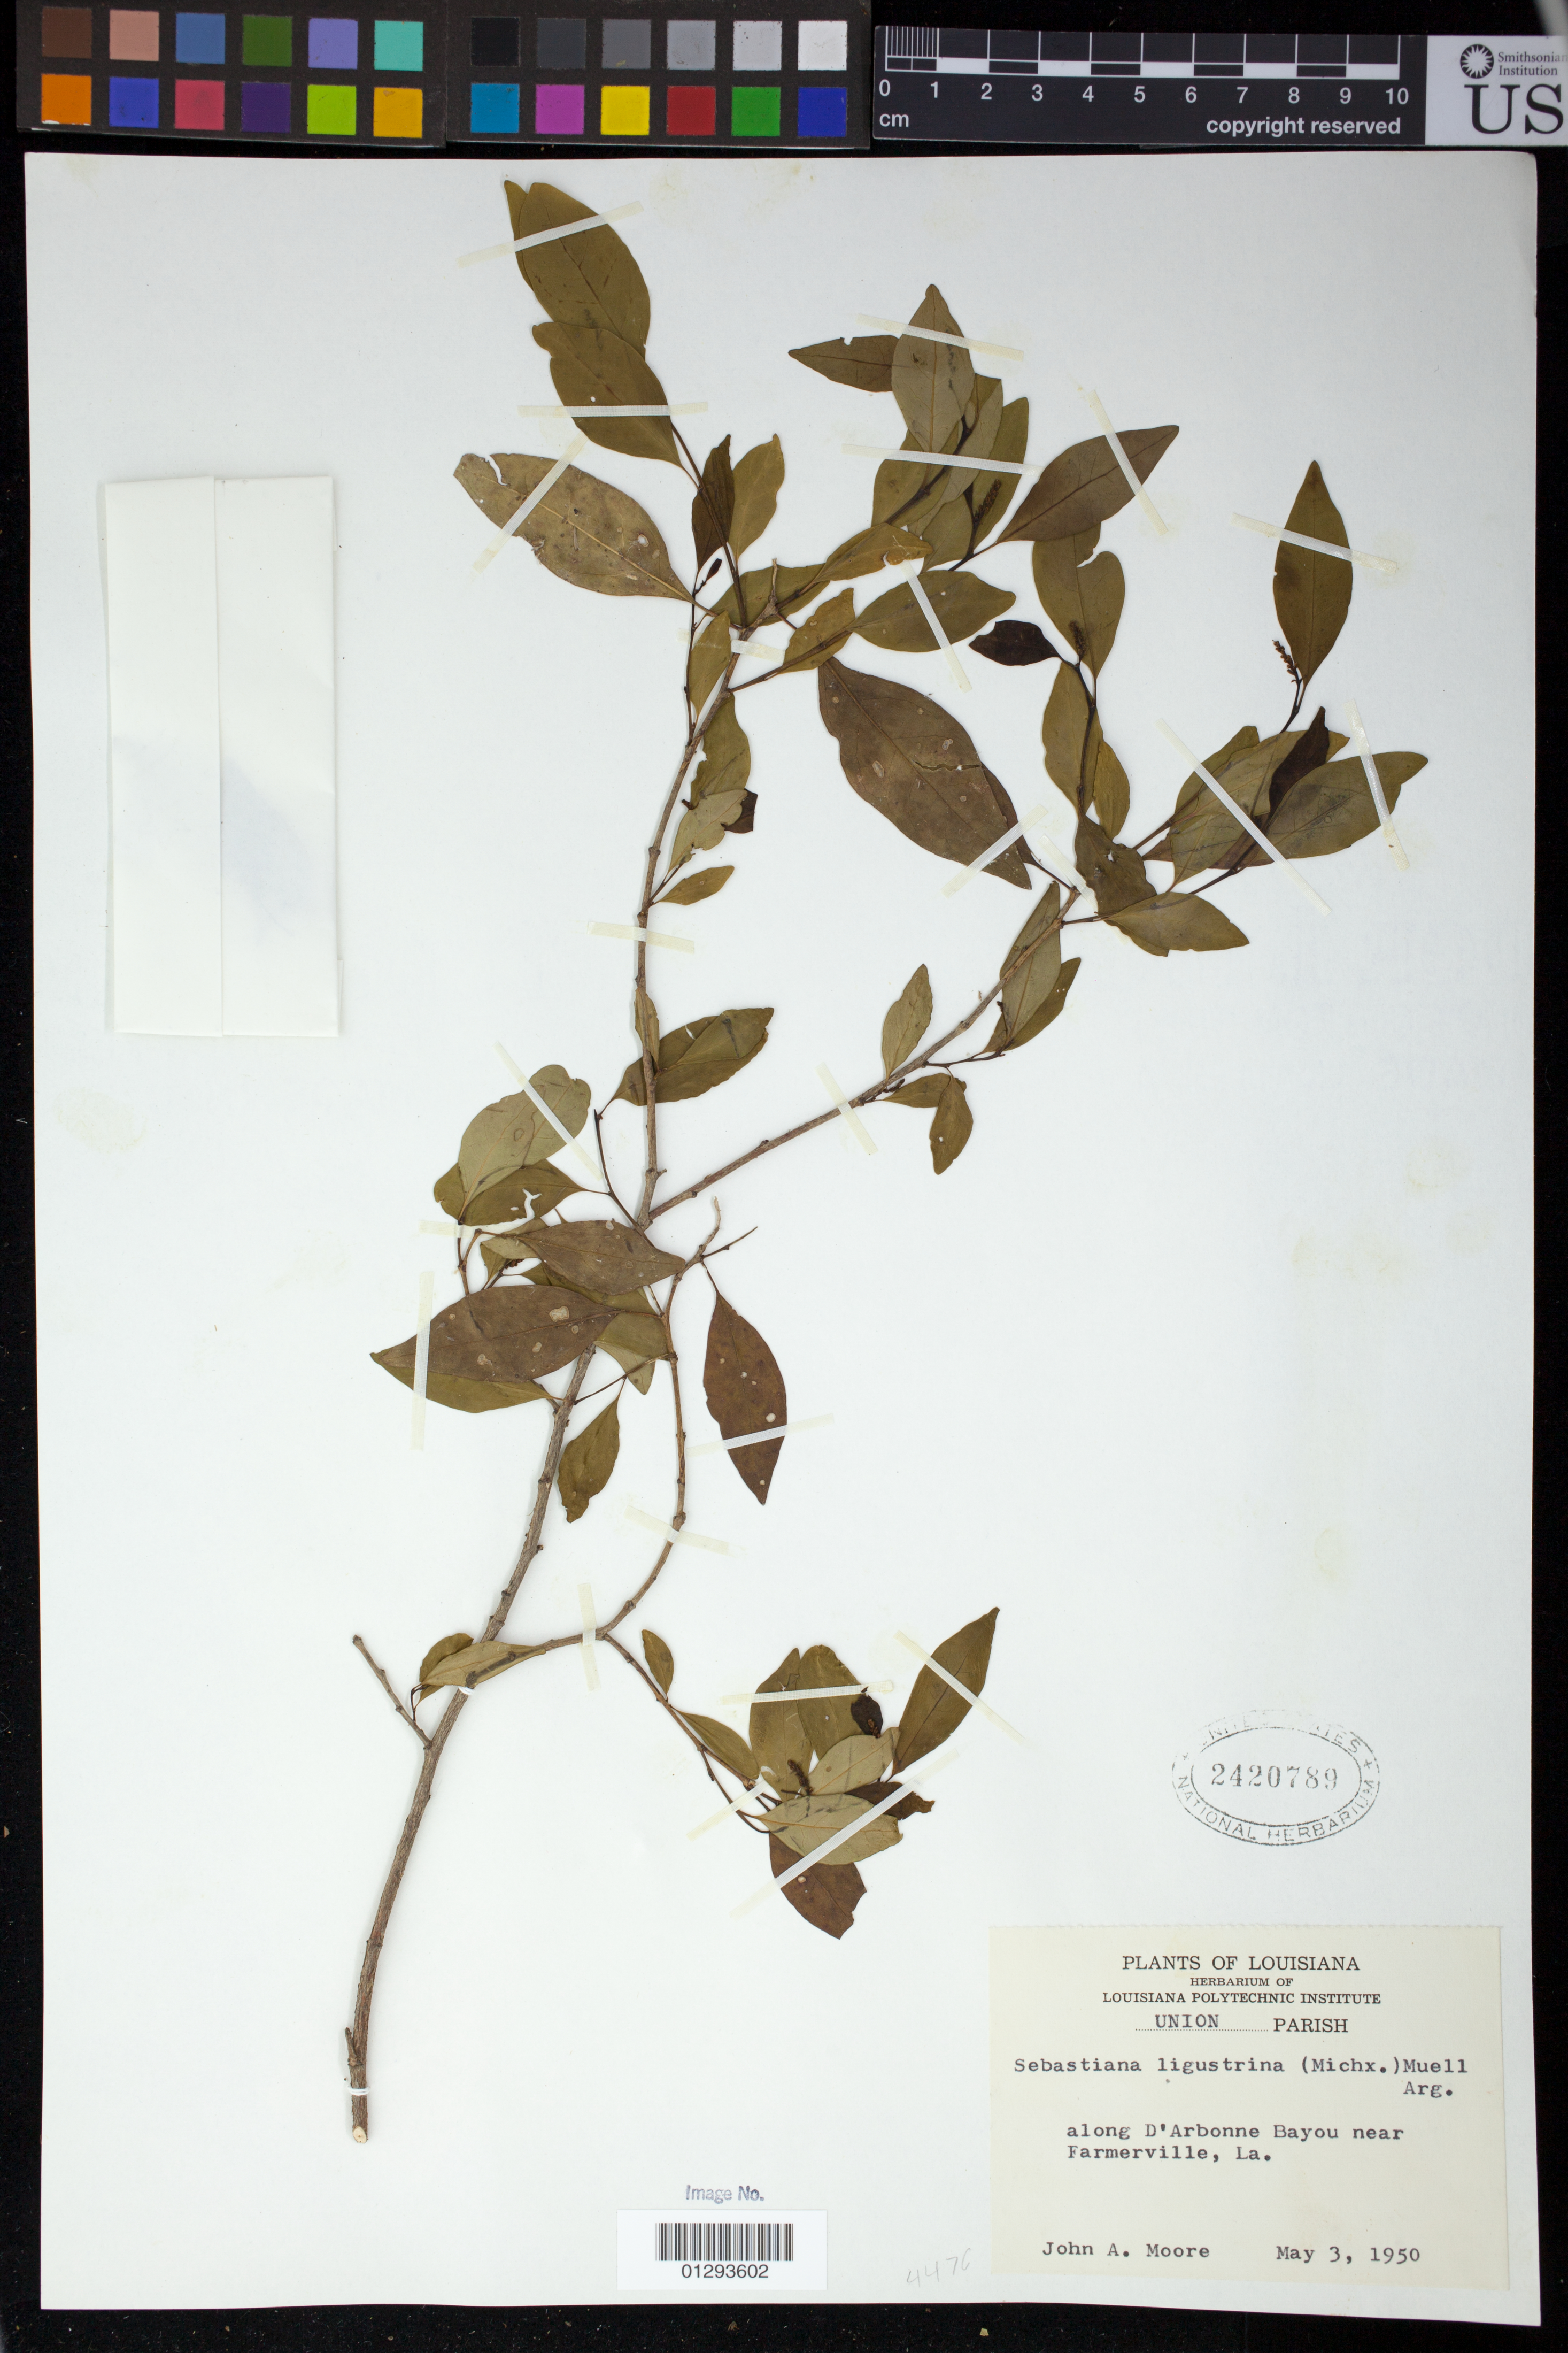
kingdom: Plantae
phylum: Tracheophyta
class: Magnoliopsida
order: Malpighiales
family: Euphorbiaceae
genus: Sebastiania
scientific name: Sebastiania fruticosa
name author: (Bartram) Fernald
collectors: J. A. Moore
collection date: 1950-05-03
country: United States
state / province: Louisiana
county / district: Union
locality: Along D'Arbonne Bayou near Farmerville.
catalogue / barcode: US 2420789